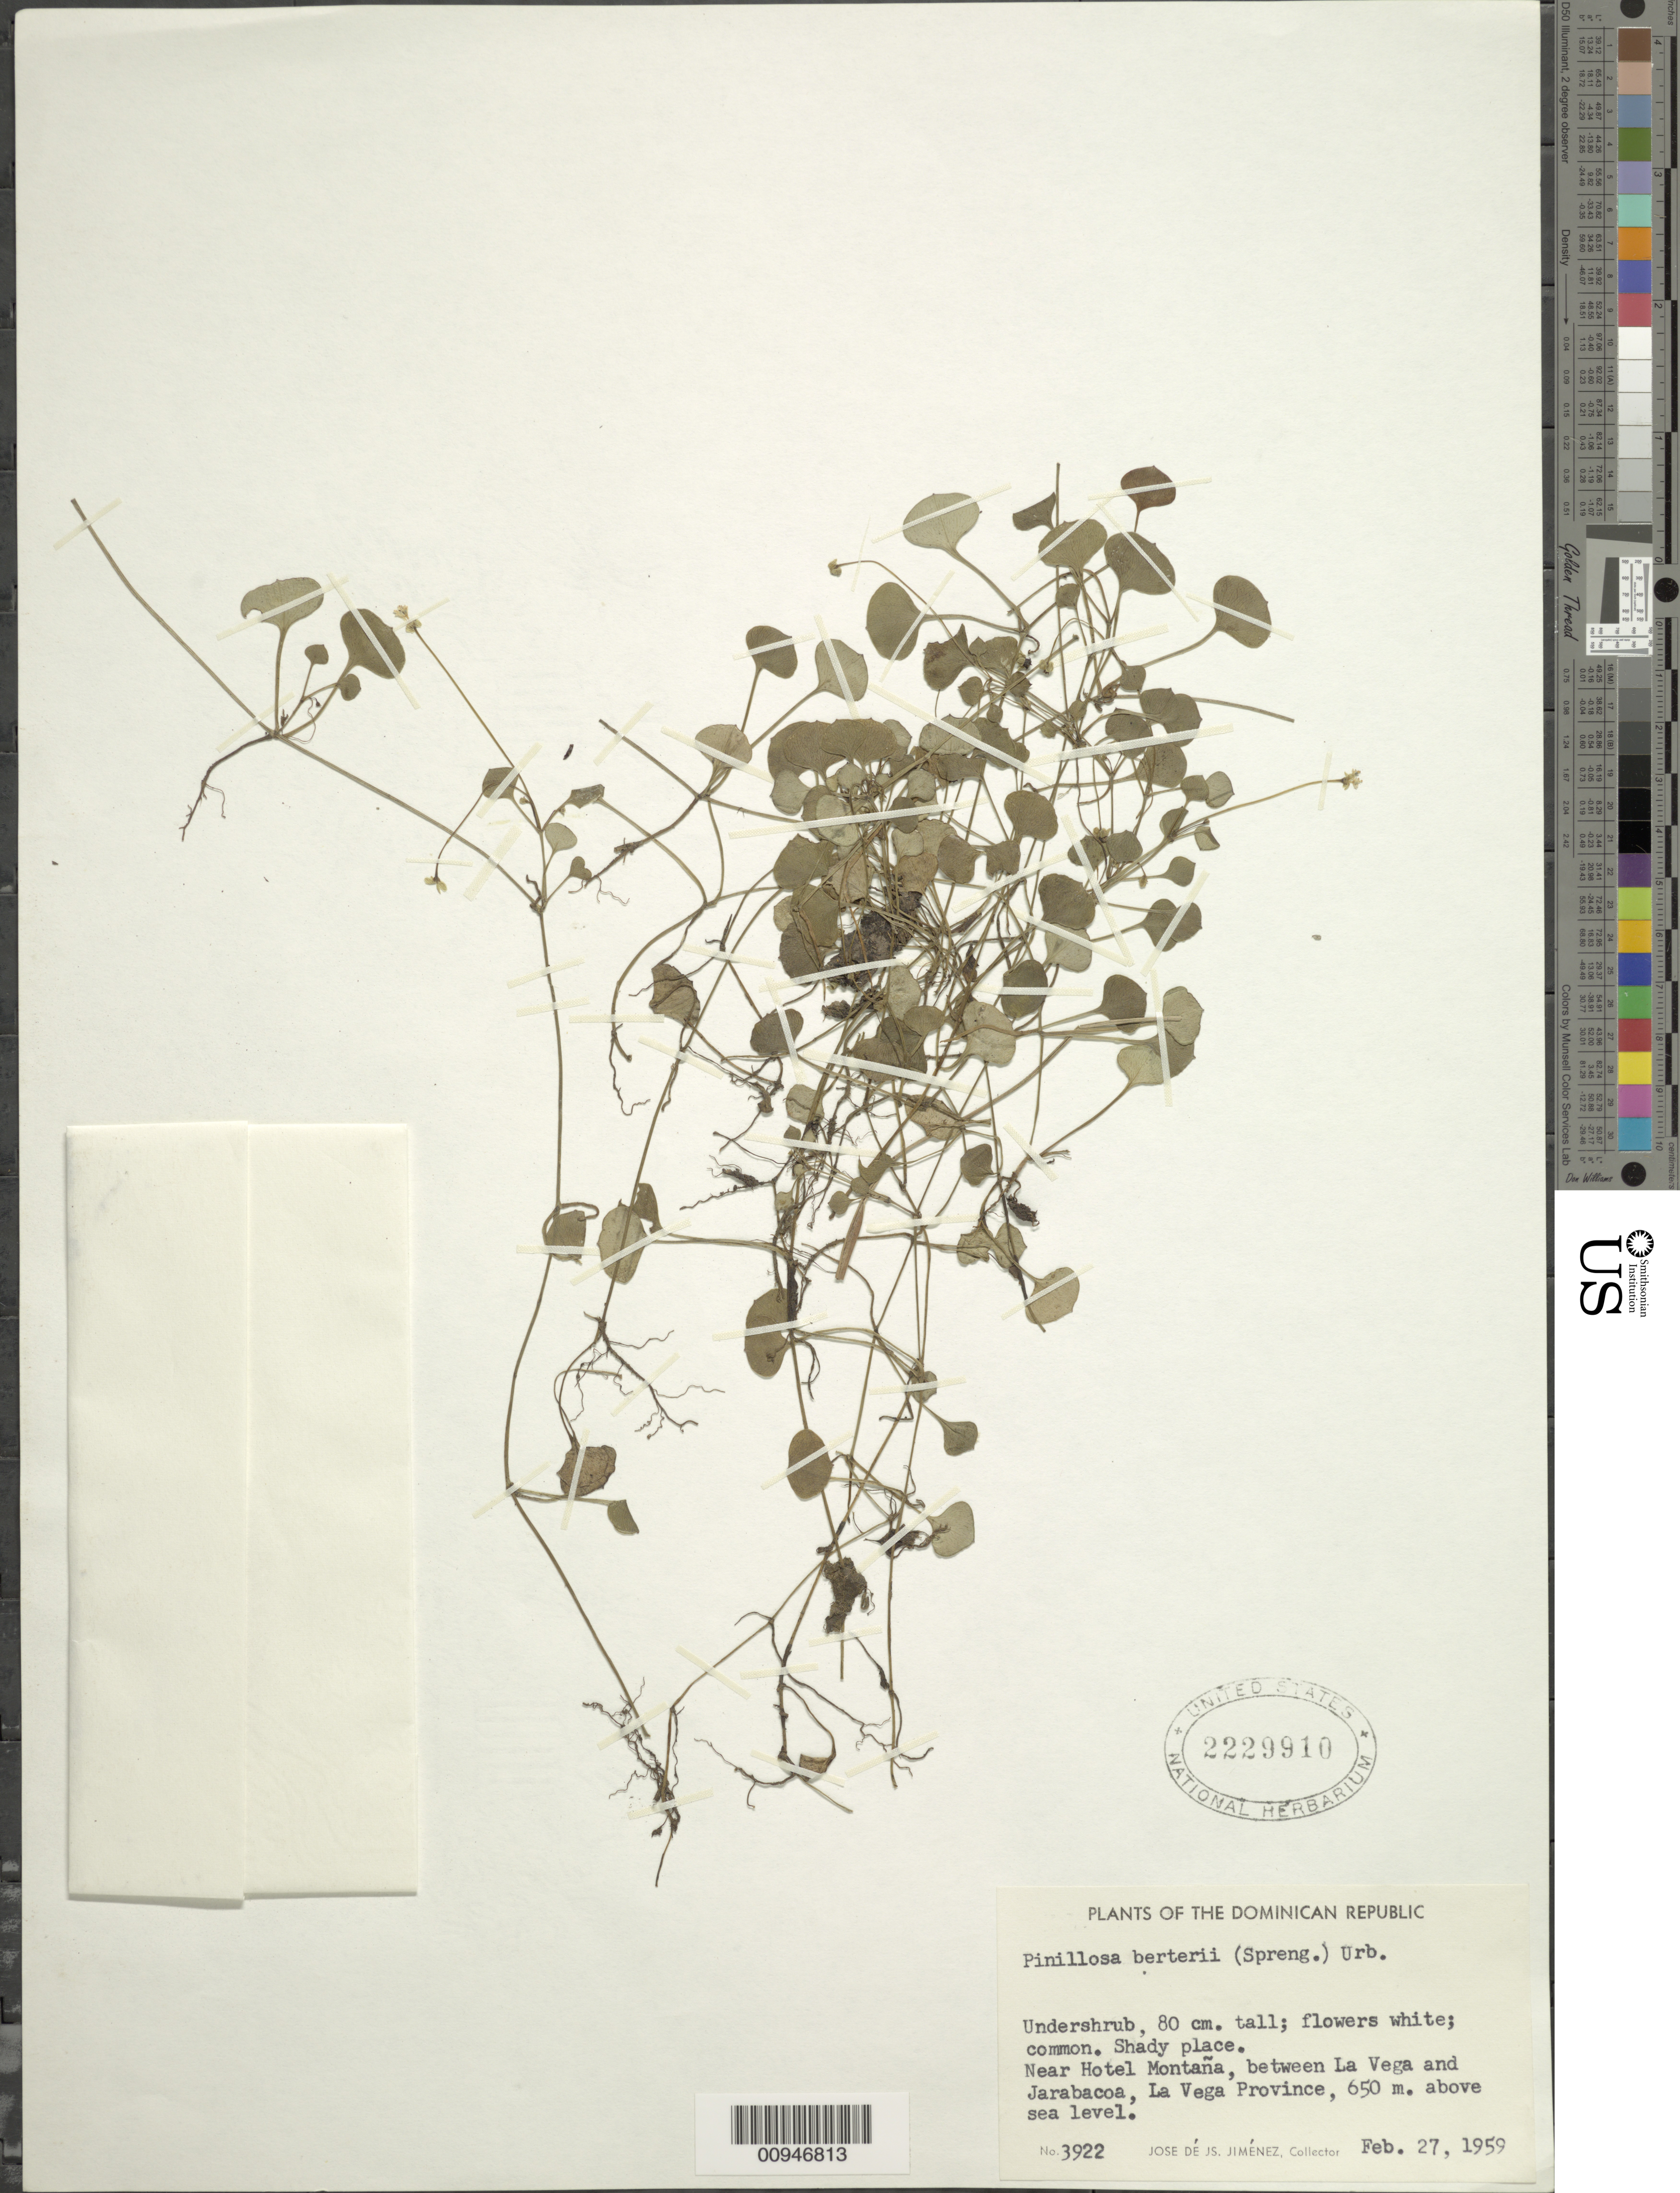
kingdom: Plantae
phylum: Tracheophyta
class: Magnoliopsida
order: Asterales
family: Asteraceae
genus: Pinillosia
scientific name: Pinillosia berteri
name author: (Spreng.) Urb.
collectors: J. J. Jiménez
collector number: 3922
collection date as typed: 27 Feb 1959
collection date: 1959-02-27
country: Dominican Republic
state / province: La Vega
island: Hispaniola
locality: Near Hotel Montaña between La Vetga and Jarabacoa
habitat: Shady place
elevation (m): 650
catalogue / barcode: US 2229910